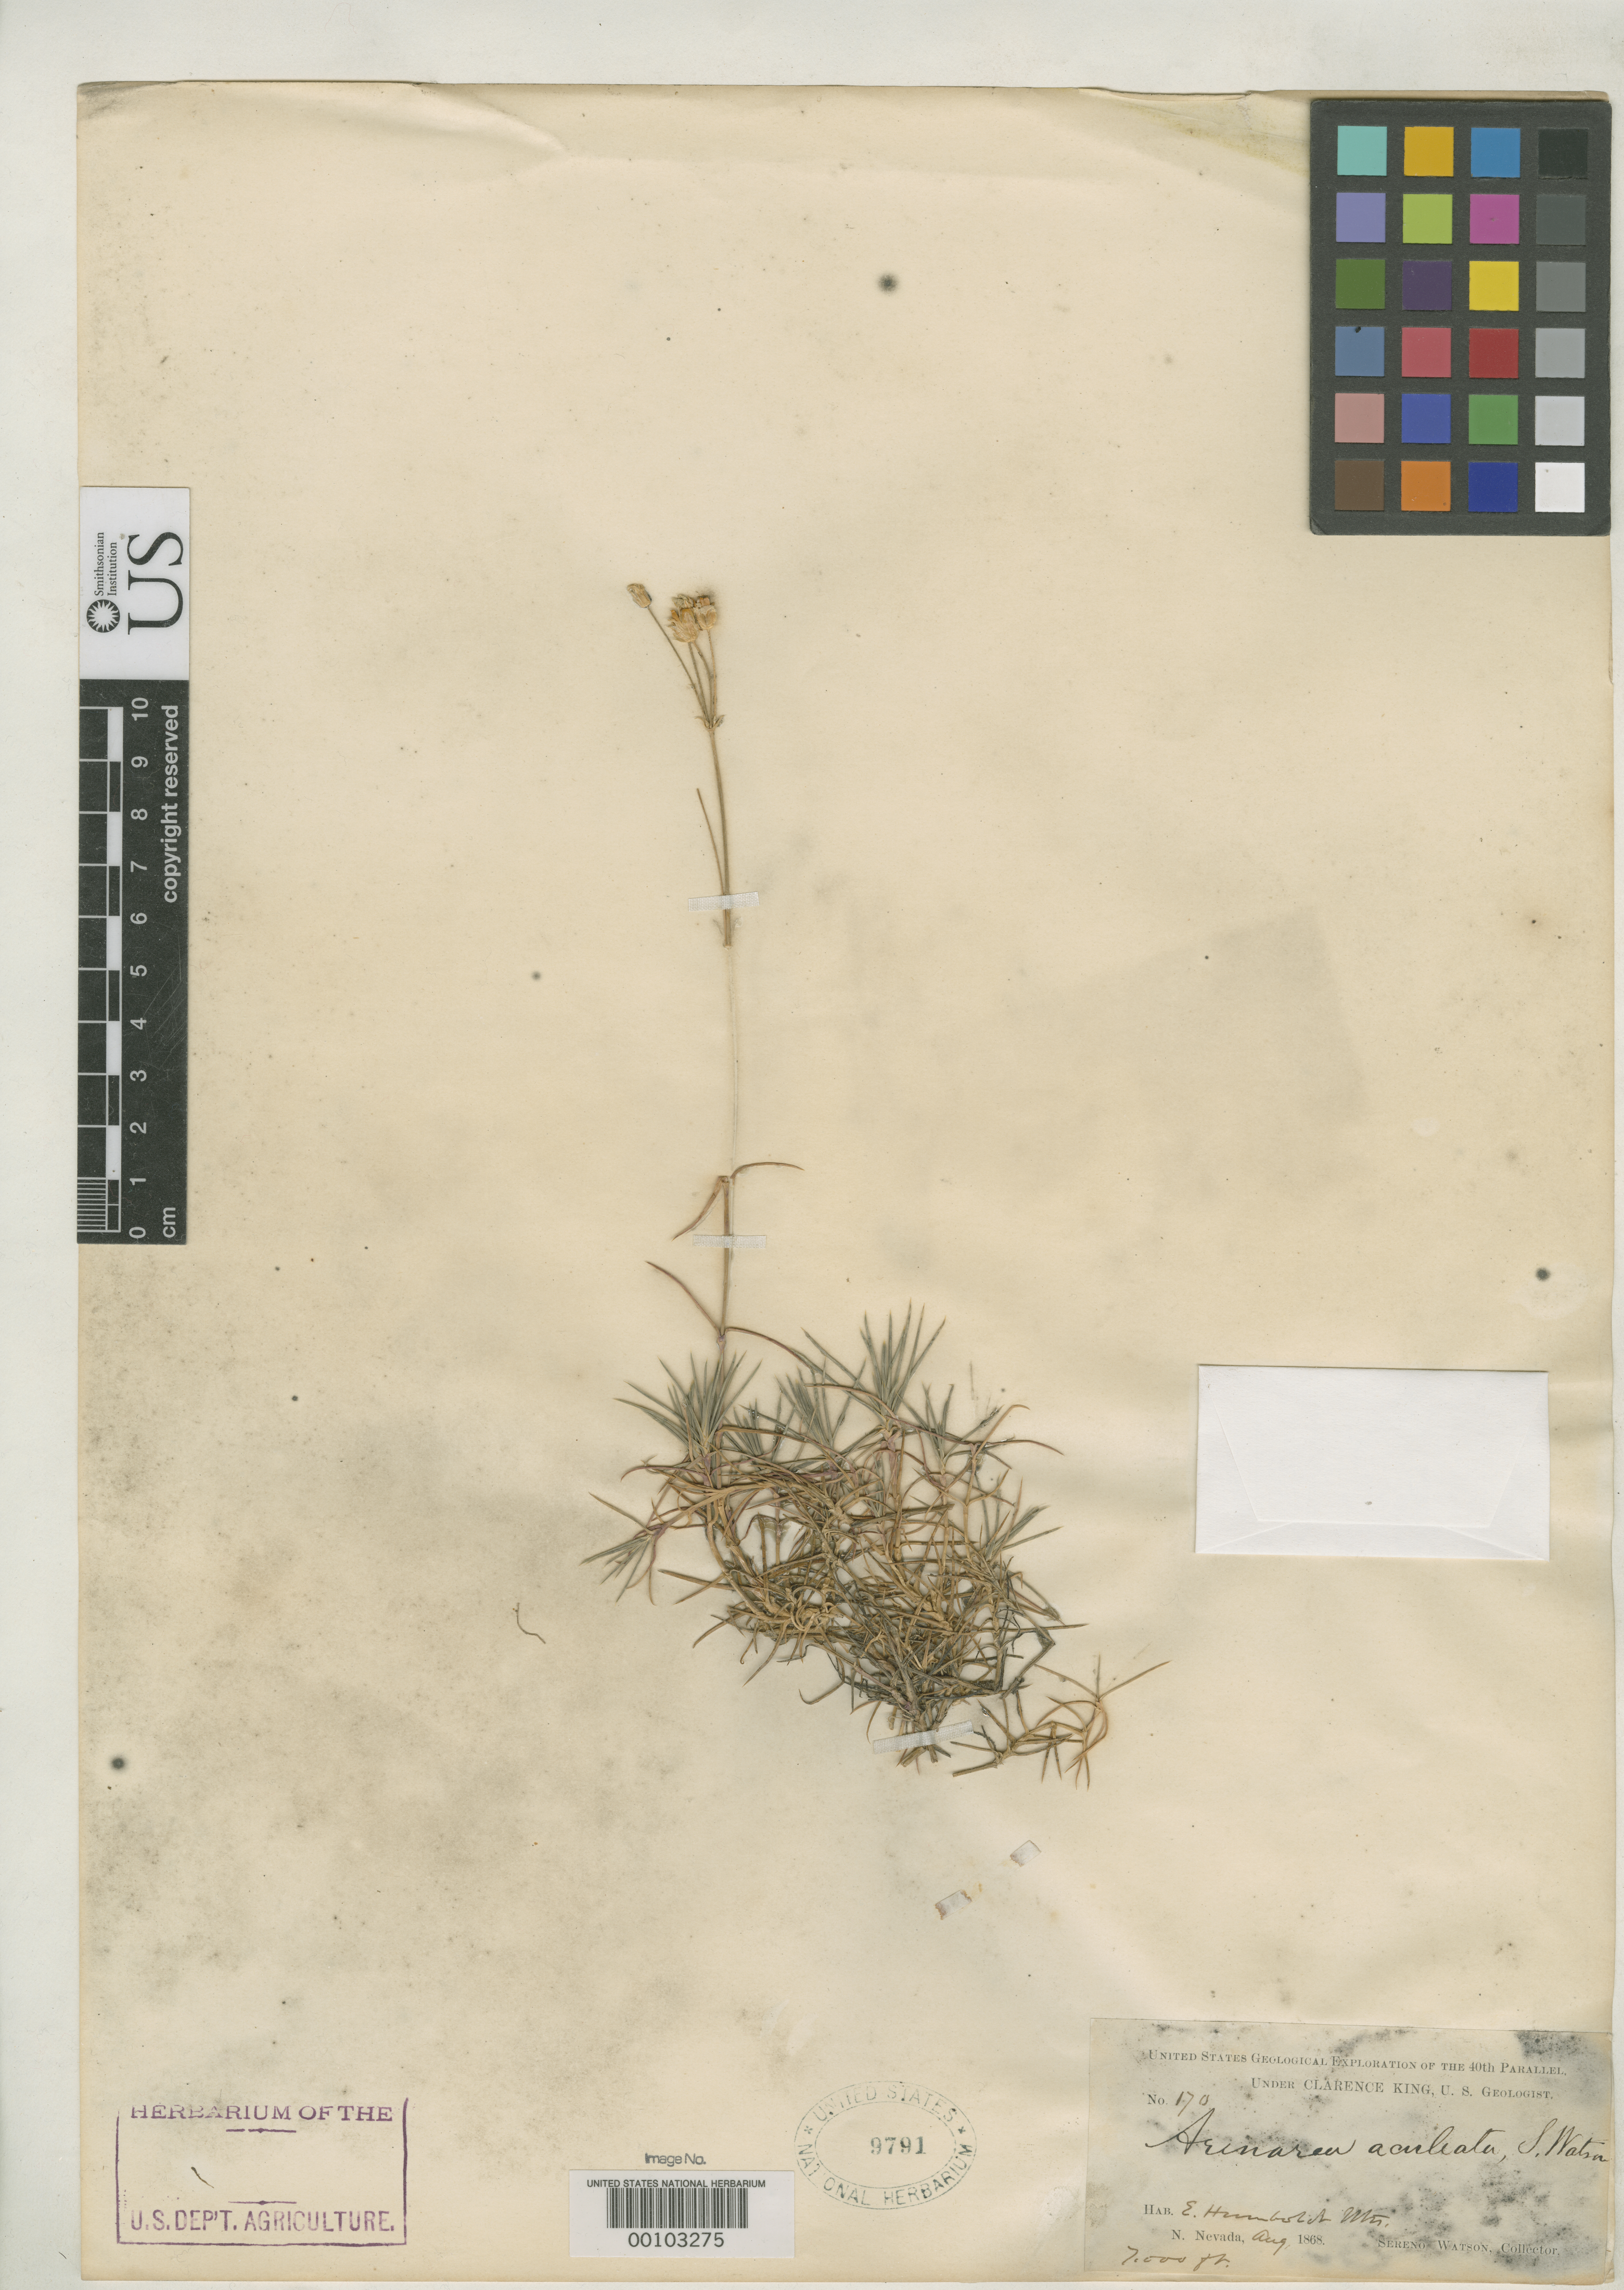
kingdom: Plantae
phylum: Tracheophyta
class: Magnoliopsida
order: Caryophyllales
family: Caryophyllaceae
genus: Arenaria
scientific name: Arenaria aculeata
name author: S. Watson in C. King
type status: Isotype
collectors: S. Watson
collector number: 170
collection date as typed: Aug 1868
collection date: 1868-08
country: United States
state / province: Nevada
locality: Humboldt Mountains, Fremont's Pass.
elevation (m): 1981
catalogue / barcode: US 9791